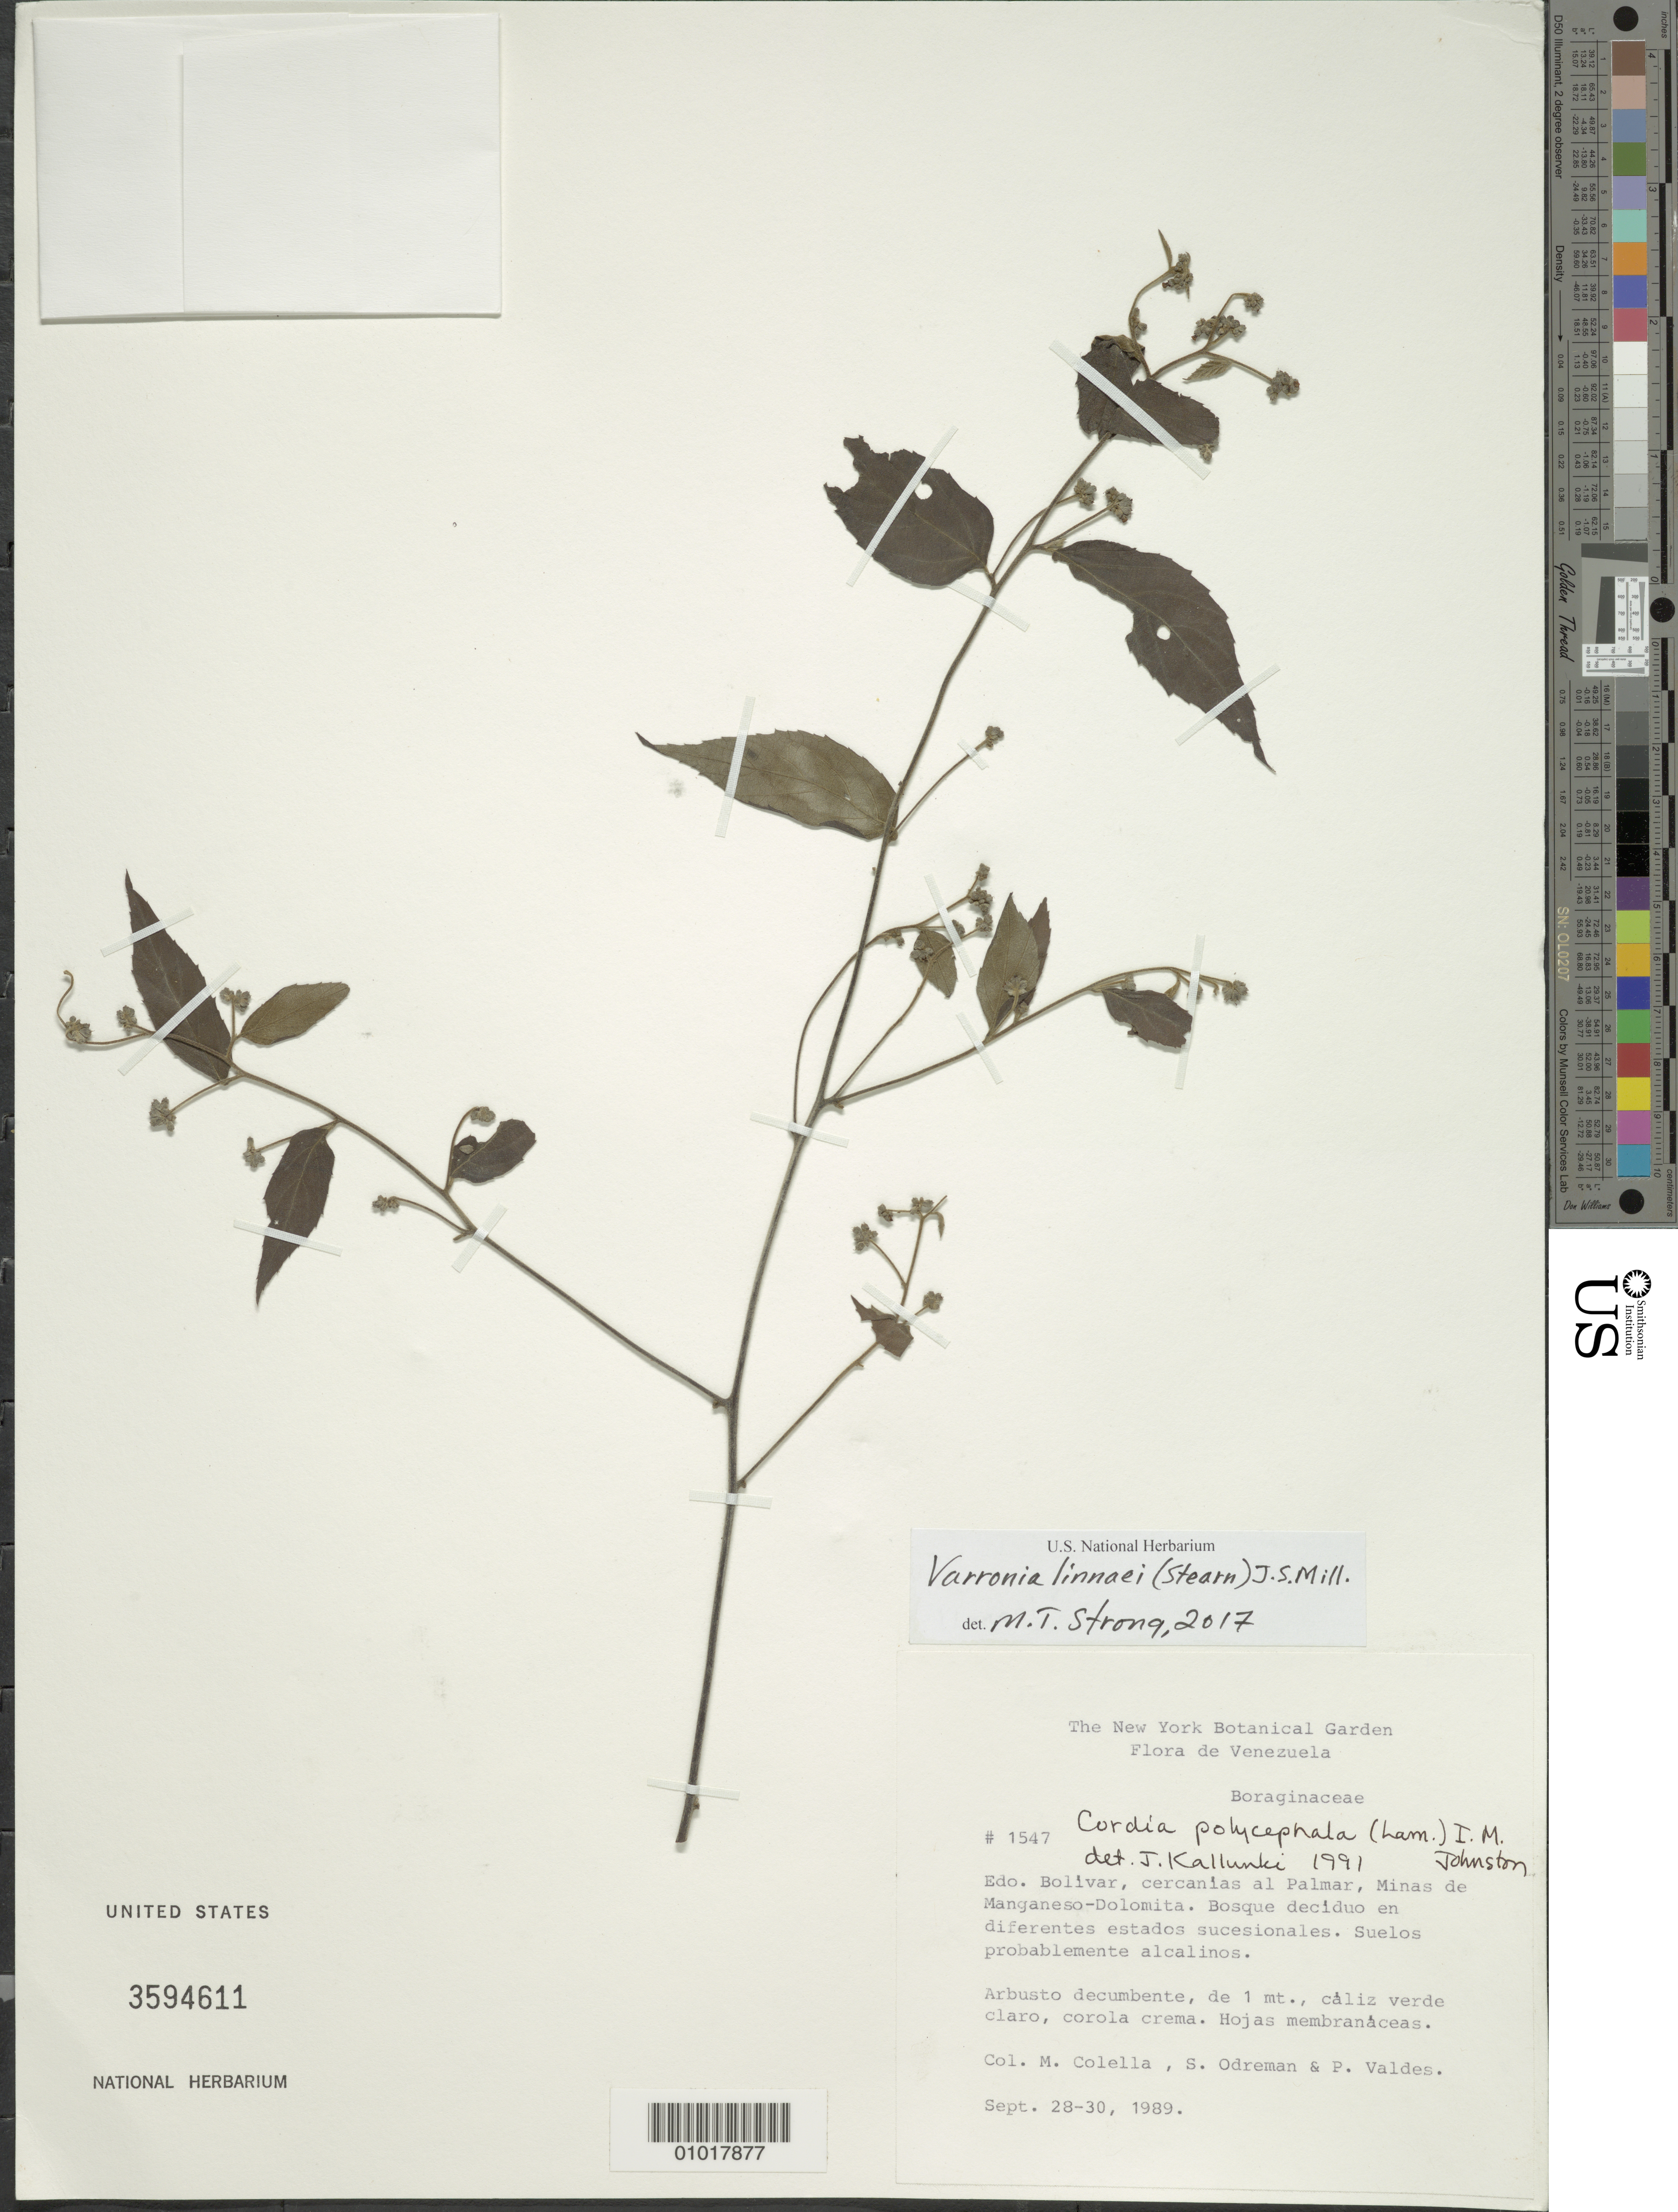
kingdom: Plantae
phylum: Tracheophyta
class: Magnoliopsida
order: Boraginales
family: Cordiaceae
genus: Cordia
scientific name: Cordia polycephala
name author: (Lam.) I.M. Johnst.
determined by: Kallunki, Jacquelyn A.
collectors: M. Colella, S. Odreman & P. Valdes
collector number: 1547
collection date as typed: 28-Sep-89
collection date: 1989-09-28/1989-09-30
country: Venezuela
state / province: Bolívar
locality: cercanias al Palmar, Minas de Manganeso-Dolomita.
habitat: Bosque deciduo en diferentes estados sucesionales. Suelos probablemente alcalinos.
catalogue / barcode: US 3594611